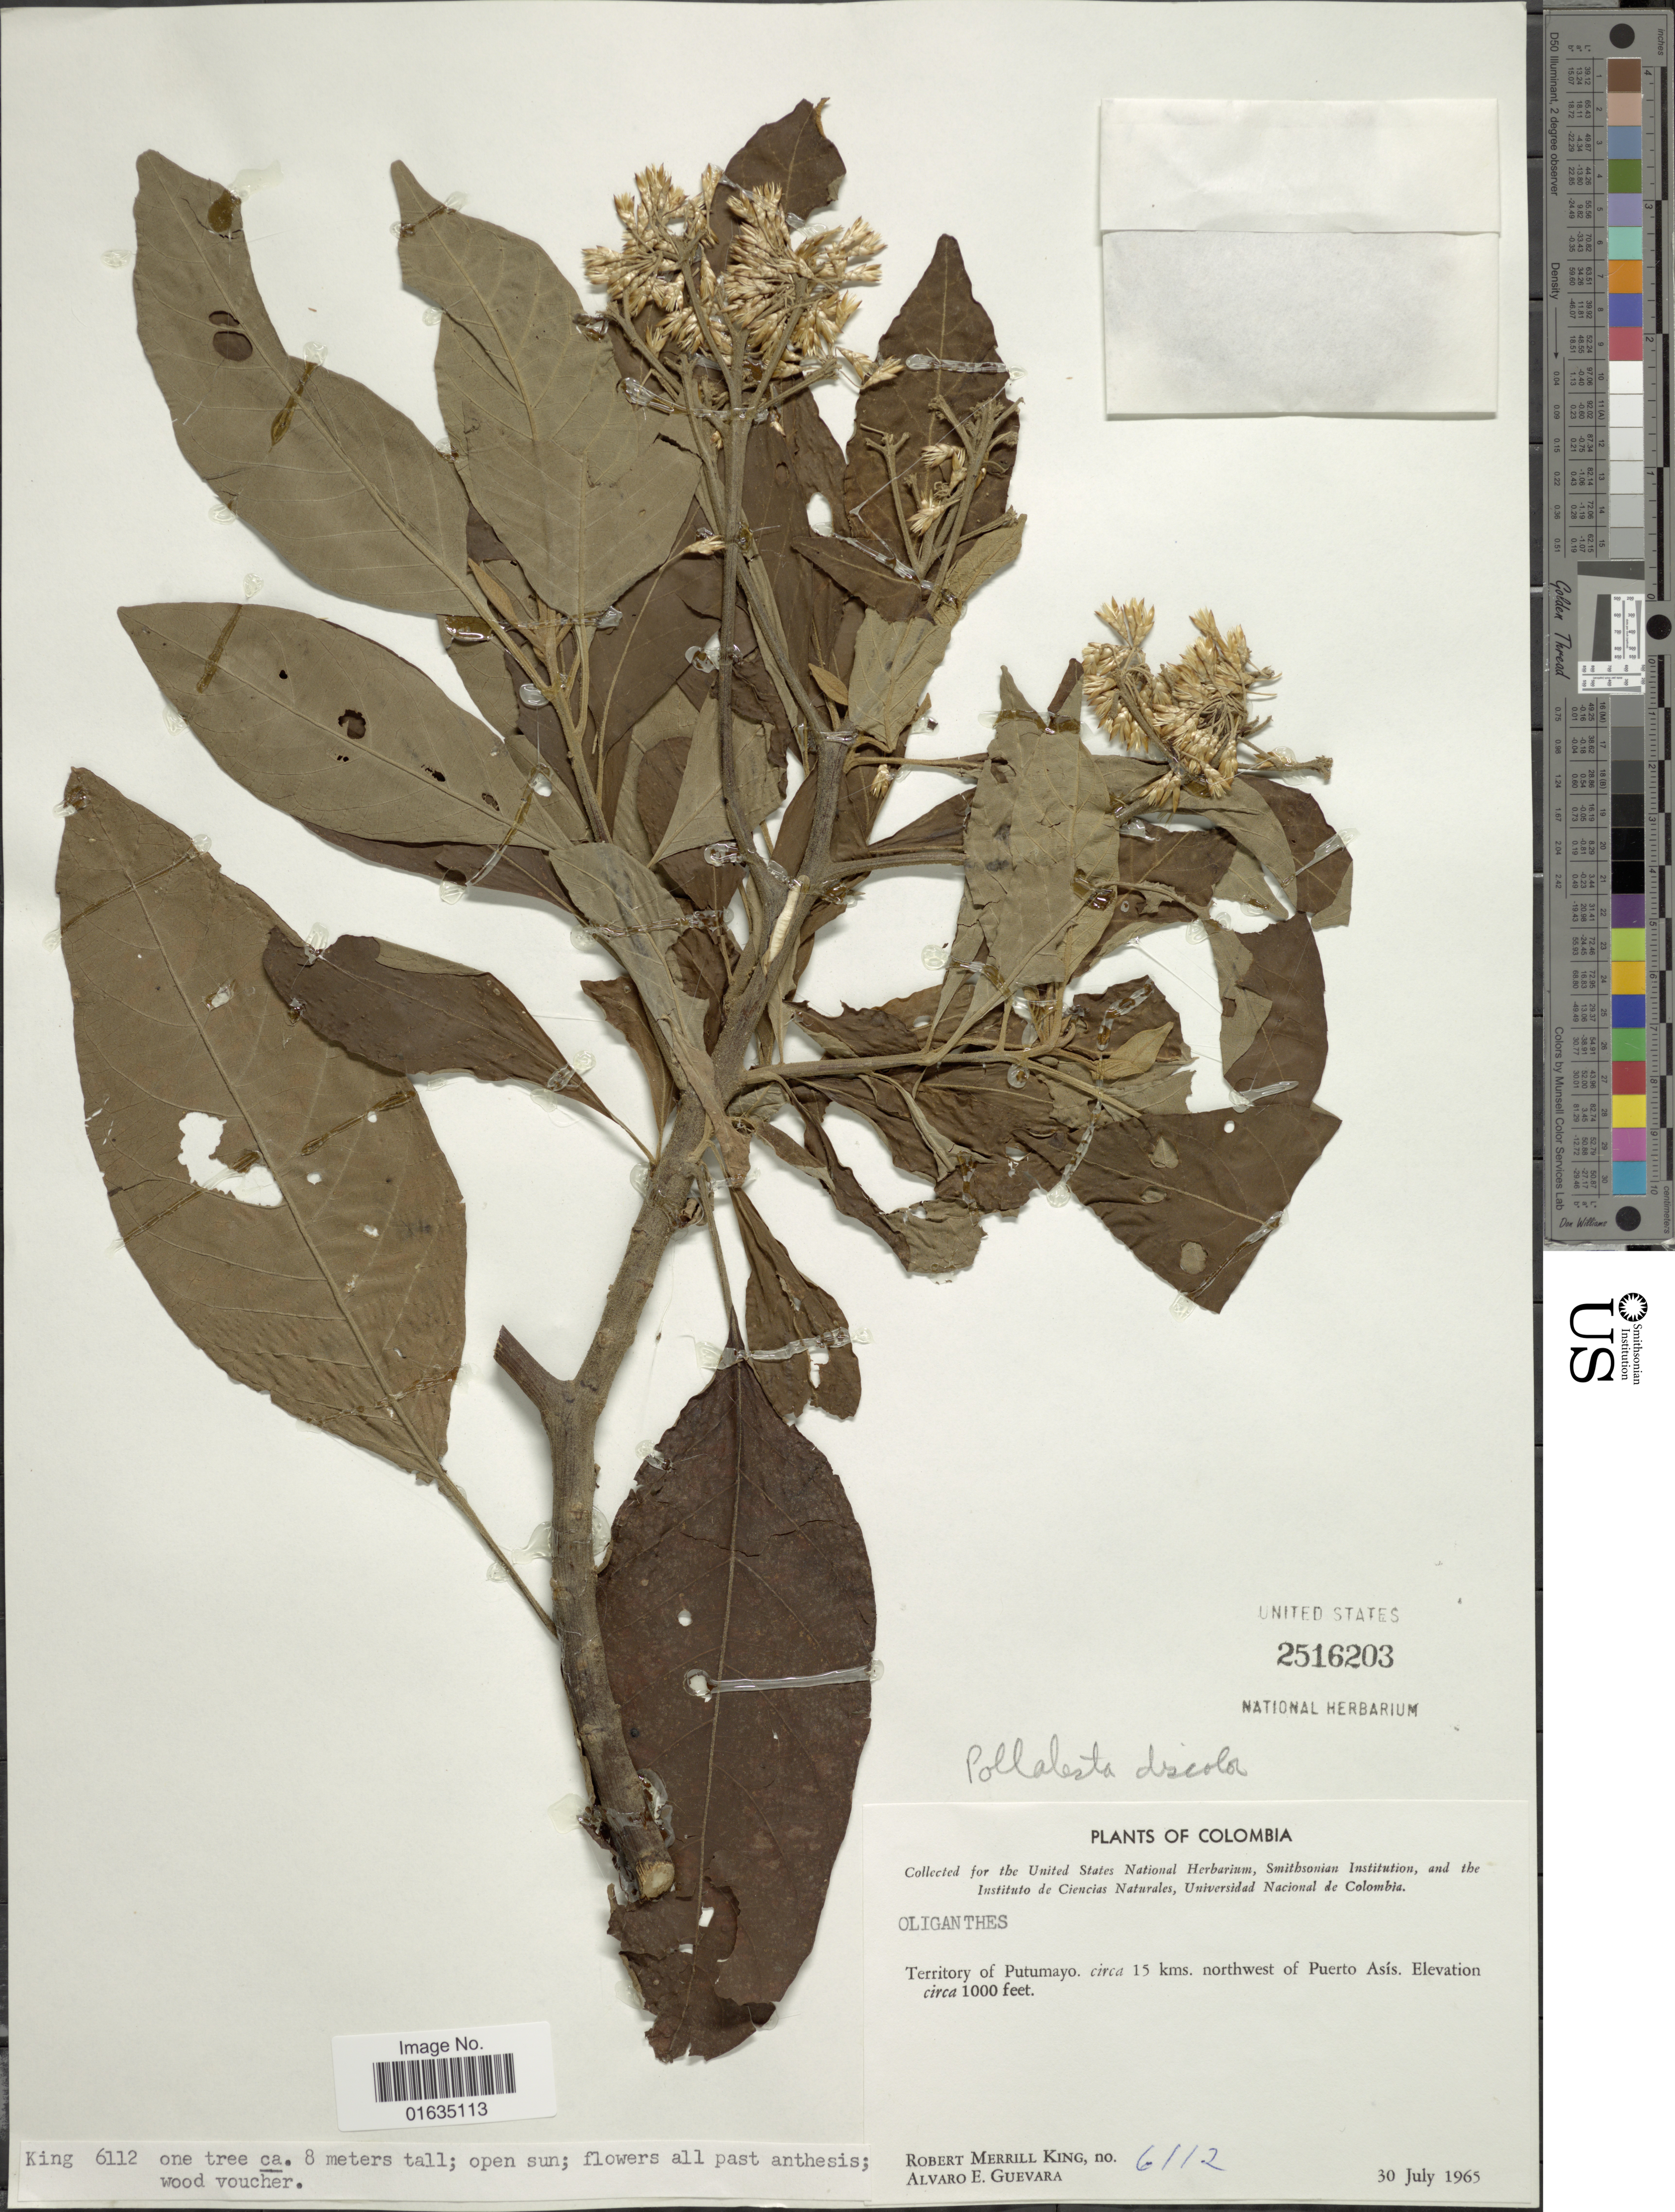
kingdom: Plantae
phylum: Tracheophyta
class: Magnoliopsida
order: Asterales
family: Asteraceae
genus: Pollalesta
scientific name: Pollalesta discolor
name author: (Kunth) Aristeg.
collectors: R. M. King & A. E. Guevara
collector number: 6112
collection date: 1965-07-30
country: Colombia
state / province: Putumayo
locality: Territory of Putumayo, circa 15 kms northwest of Puerto Asis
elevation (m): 305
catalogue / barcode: US 2516203